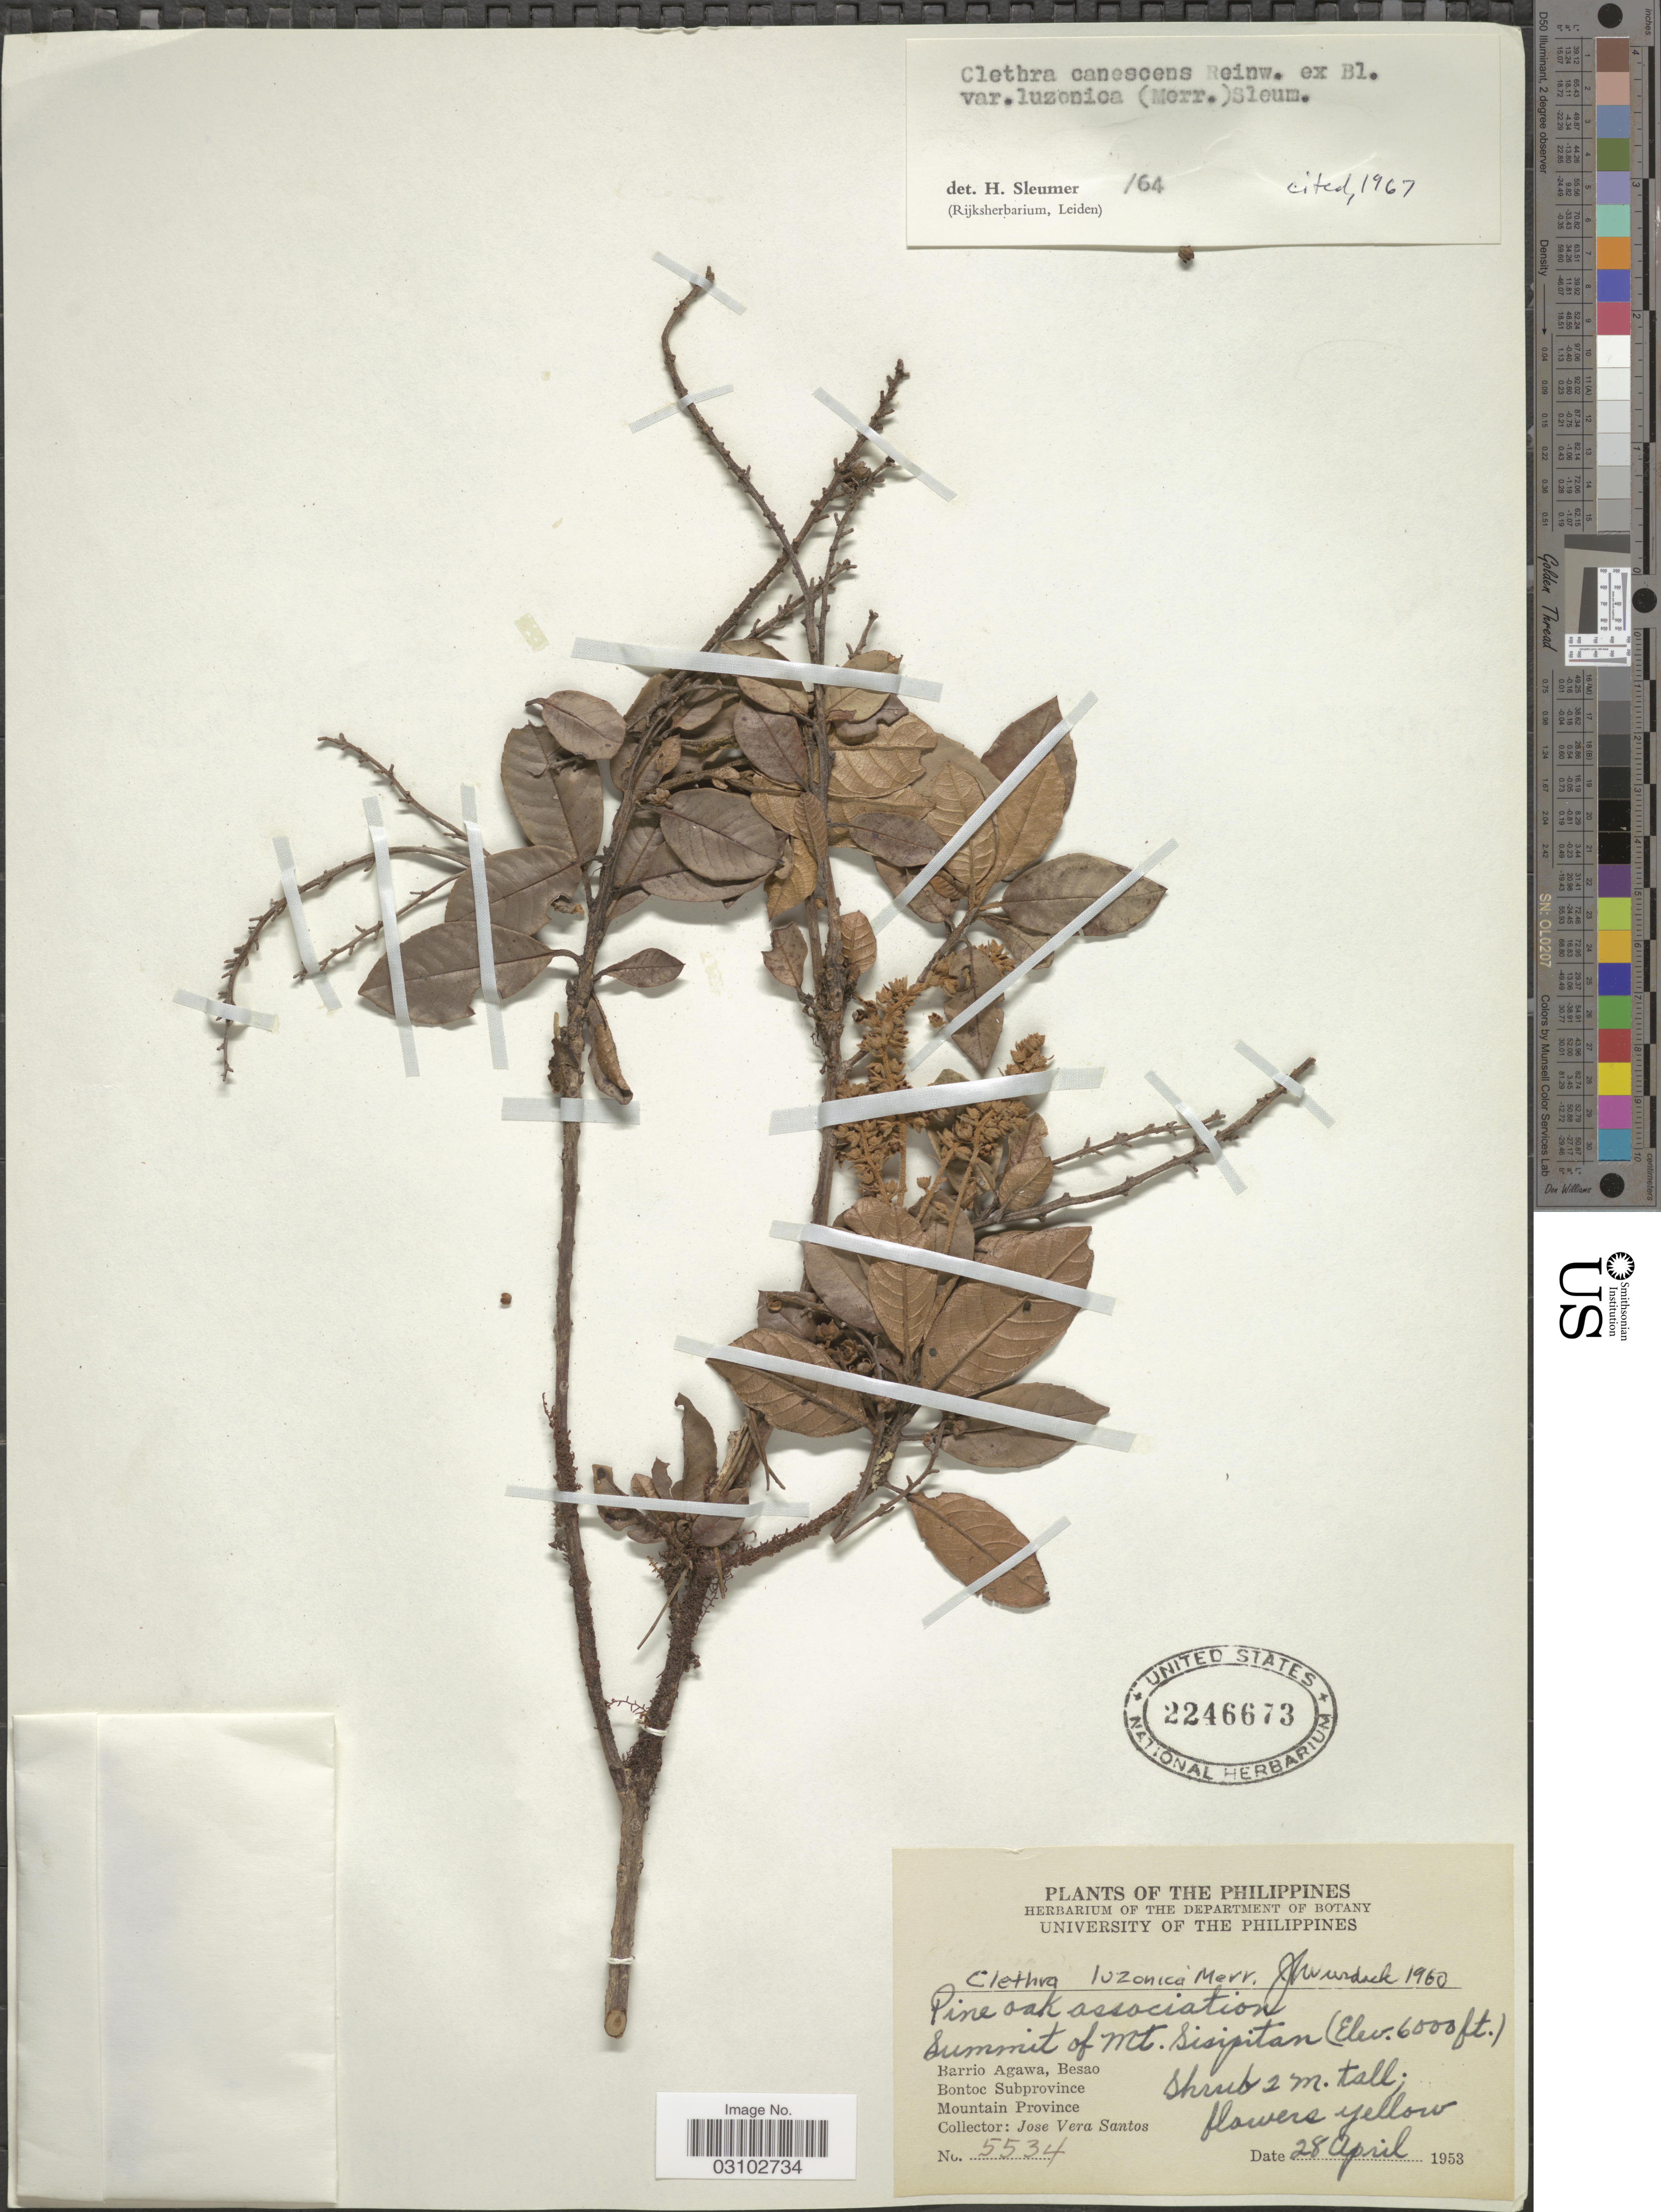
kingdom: Plantae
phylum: Tracheophyta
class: Magnoliopsida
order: Ericales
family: Clethraceae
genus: Clethra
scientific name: Clethra canescens var. luzonica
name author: (Merr.) Sleumer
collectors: J. Santos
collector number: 5534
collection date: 1953-04-28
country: Philippines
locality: Summit of Mt. Sisipitan. Barrio Agawa, Besao Bontoc Subprovince, Mountain Province.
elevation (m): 1829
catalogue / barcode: US 2246673